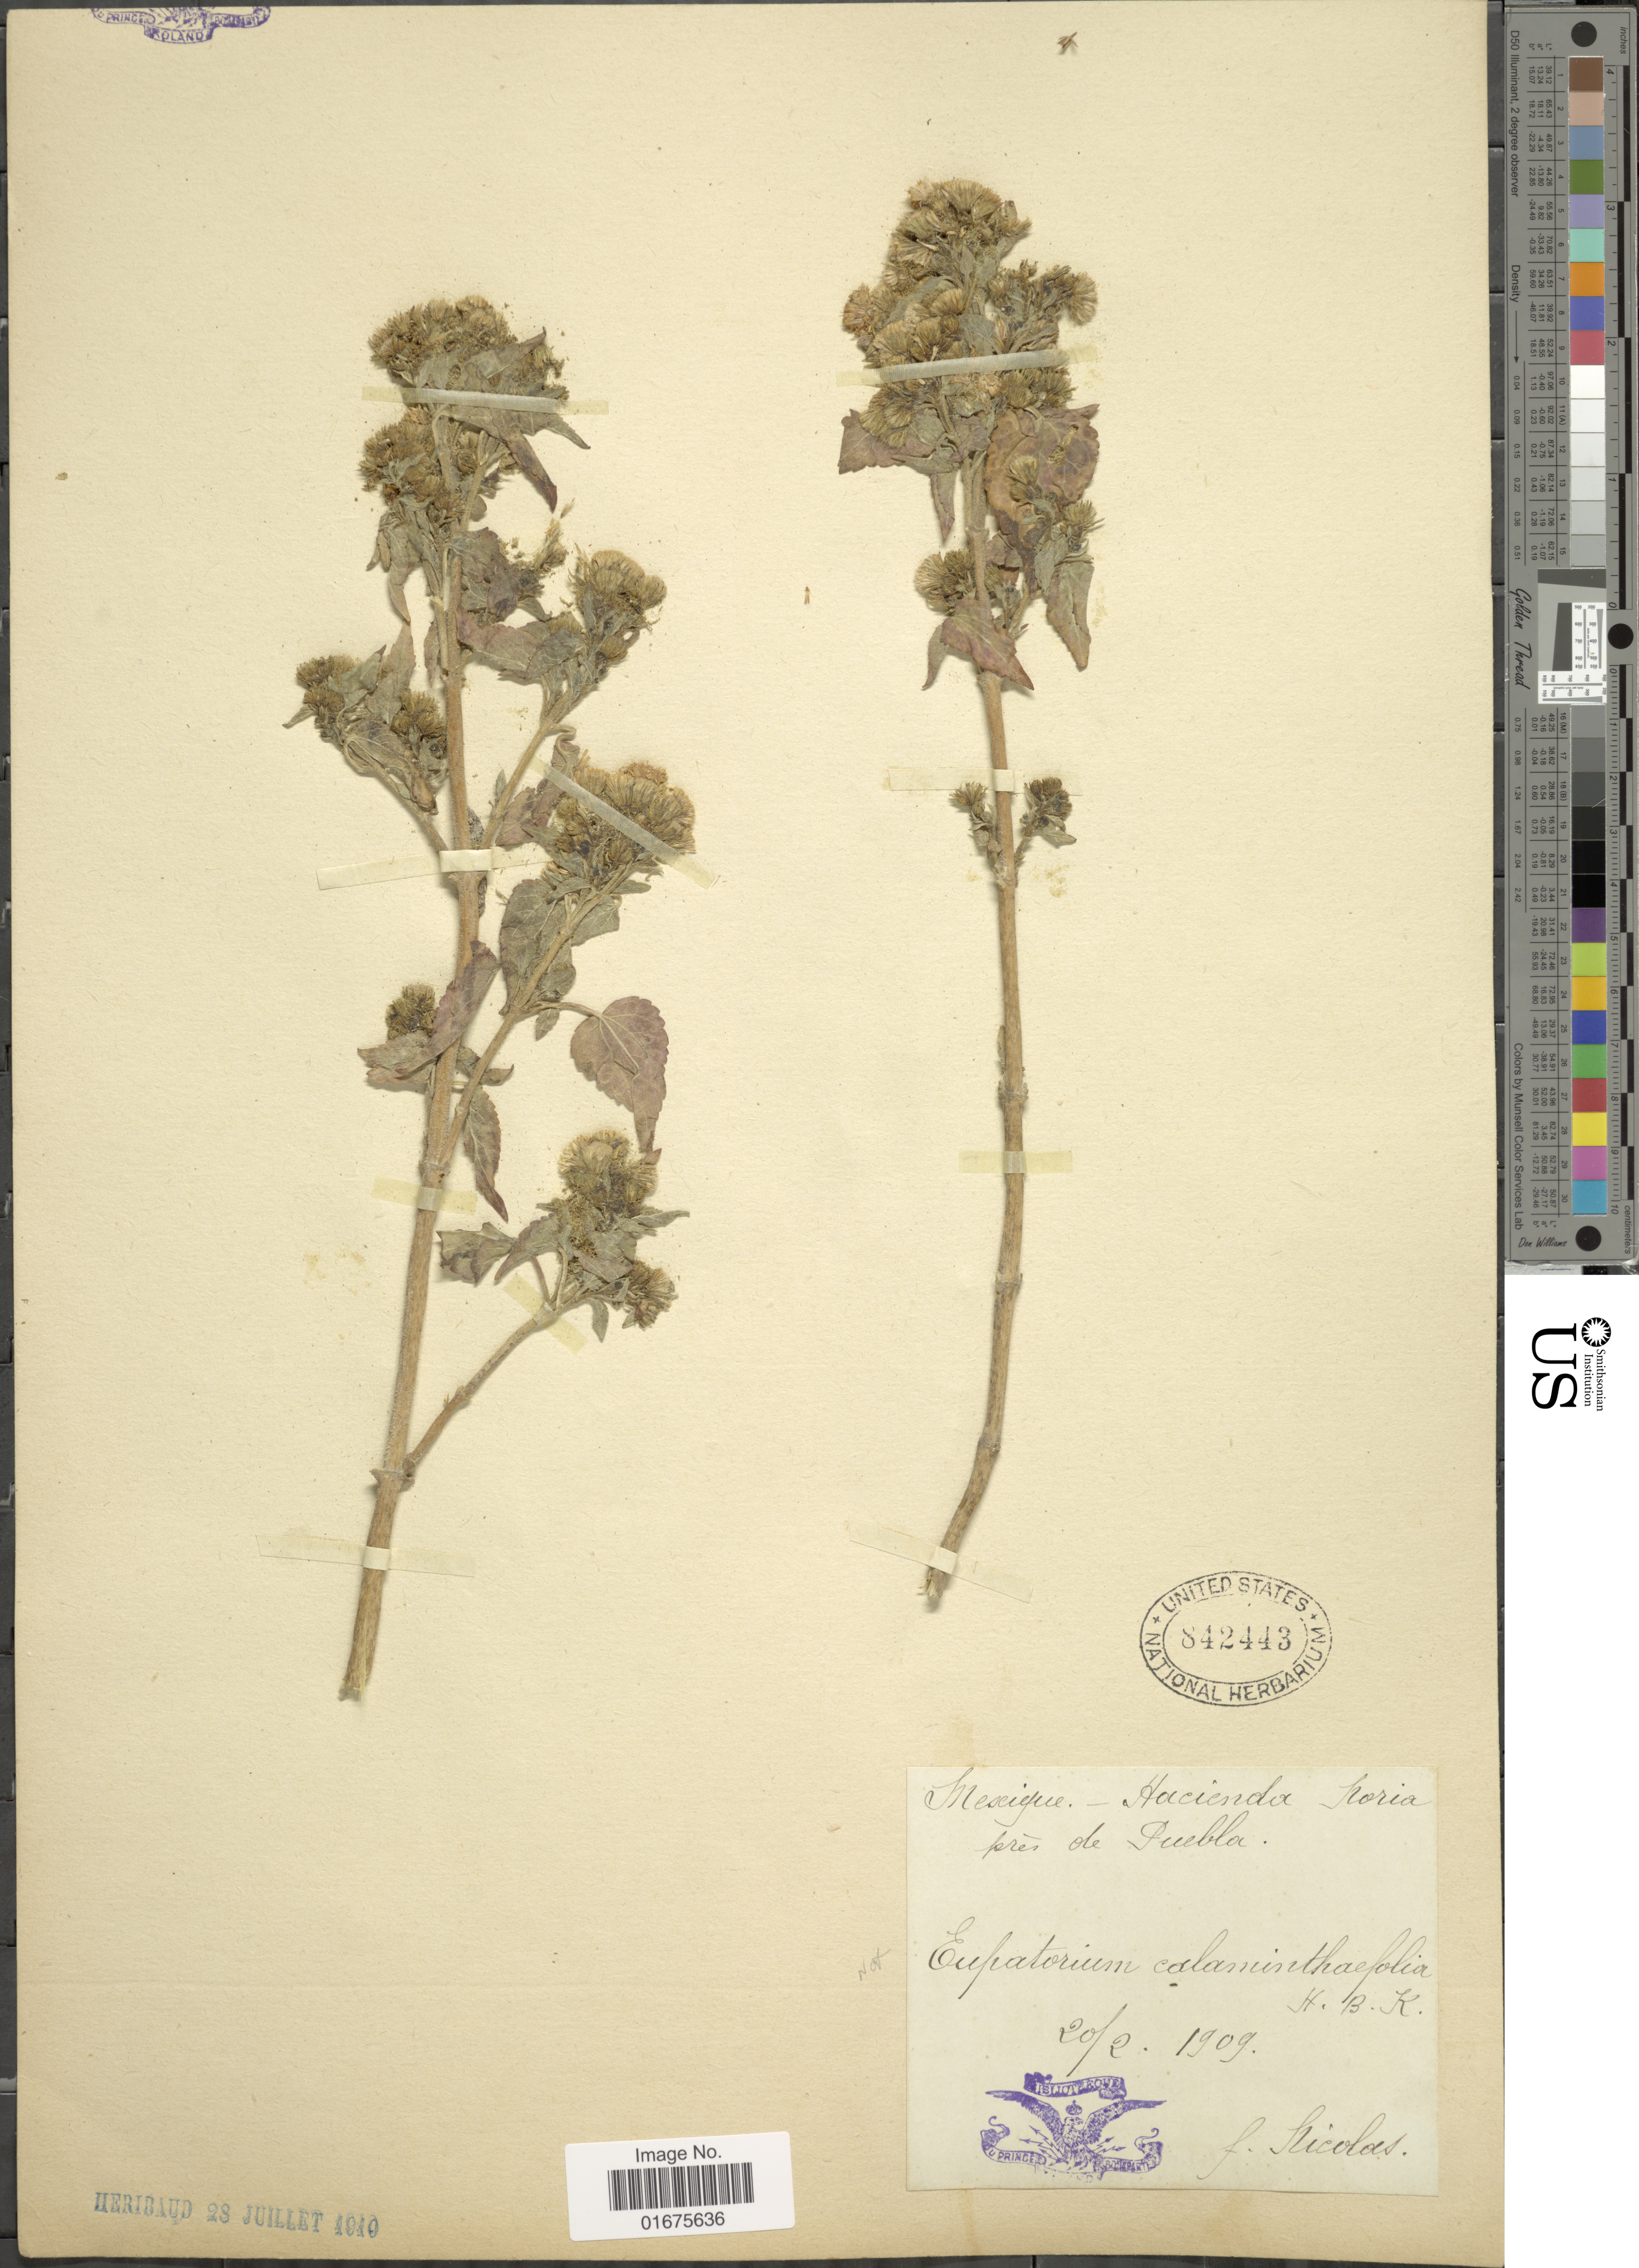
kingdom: Plantae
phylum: Tracheophyta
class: Magnoliopsida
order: Asterales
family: Asteraceae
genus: Ageratina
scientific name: Ageratina calaminthaefolia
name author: (Kunth) R.M. King & H. Rob.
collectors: F. Nicolas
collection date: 1909-02-20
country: Mexico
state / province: Puebla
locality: Hacienda Noria pres de Puebla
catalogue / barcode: US 842443